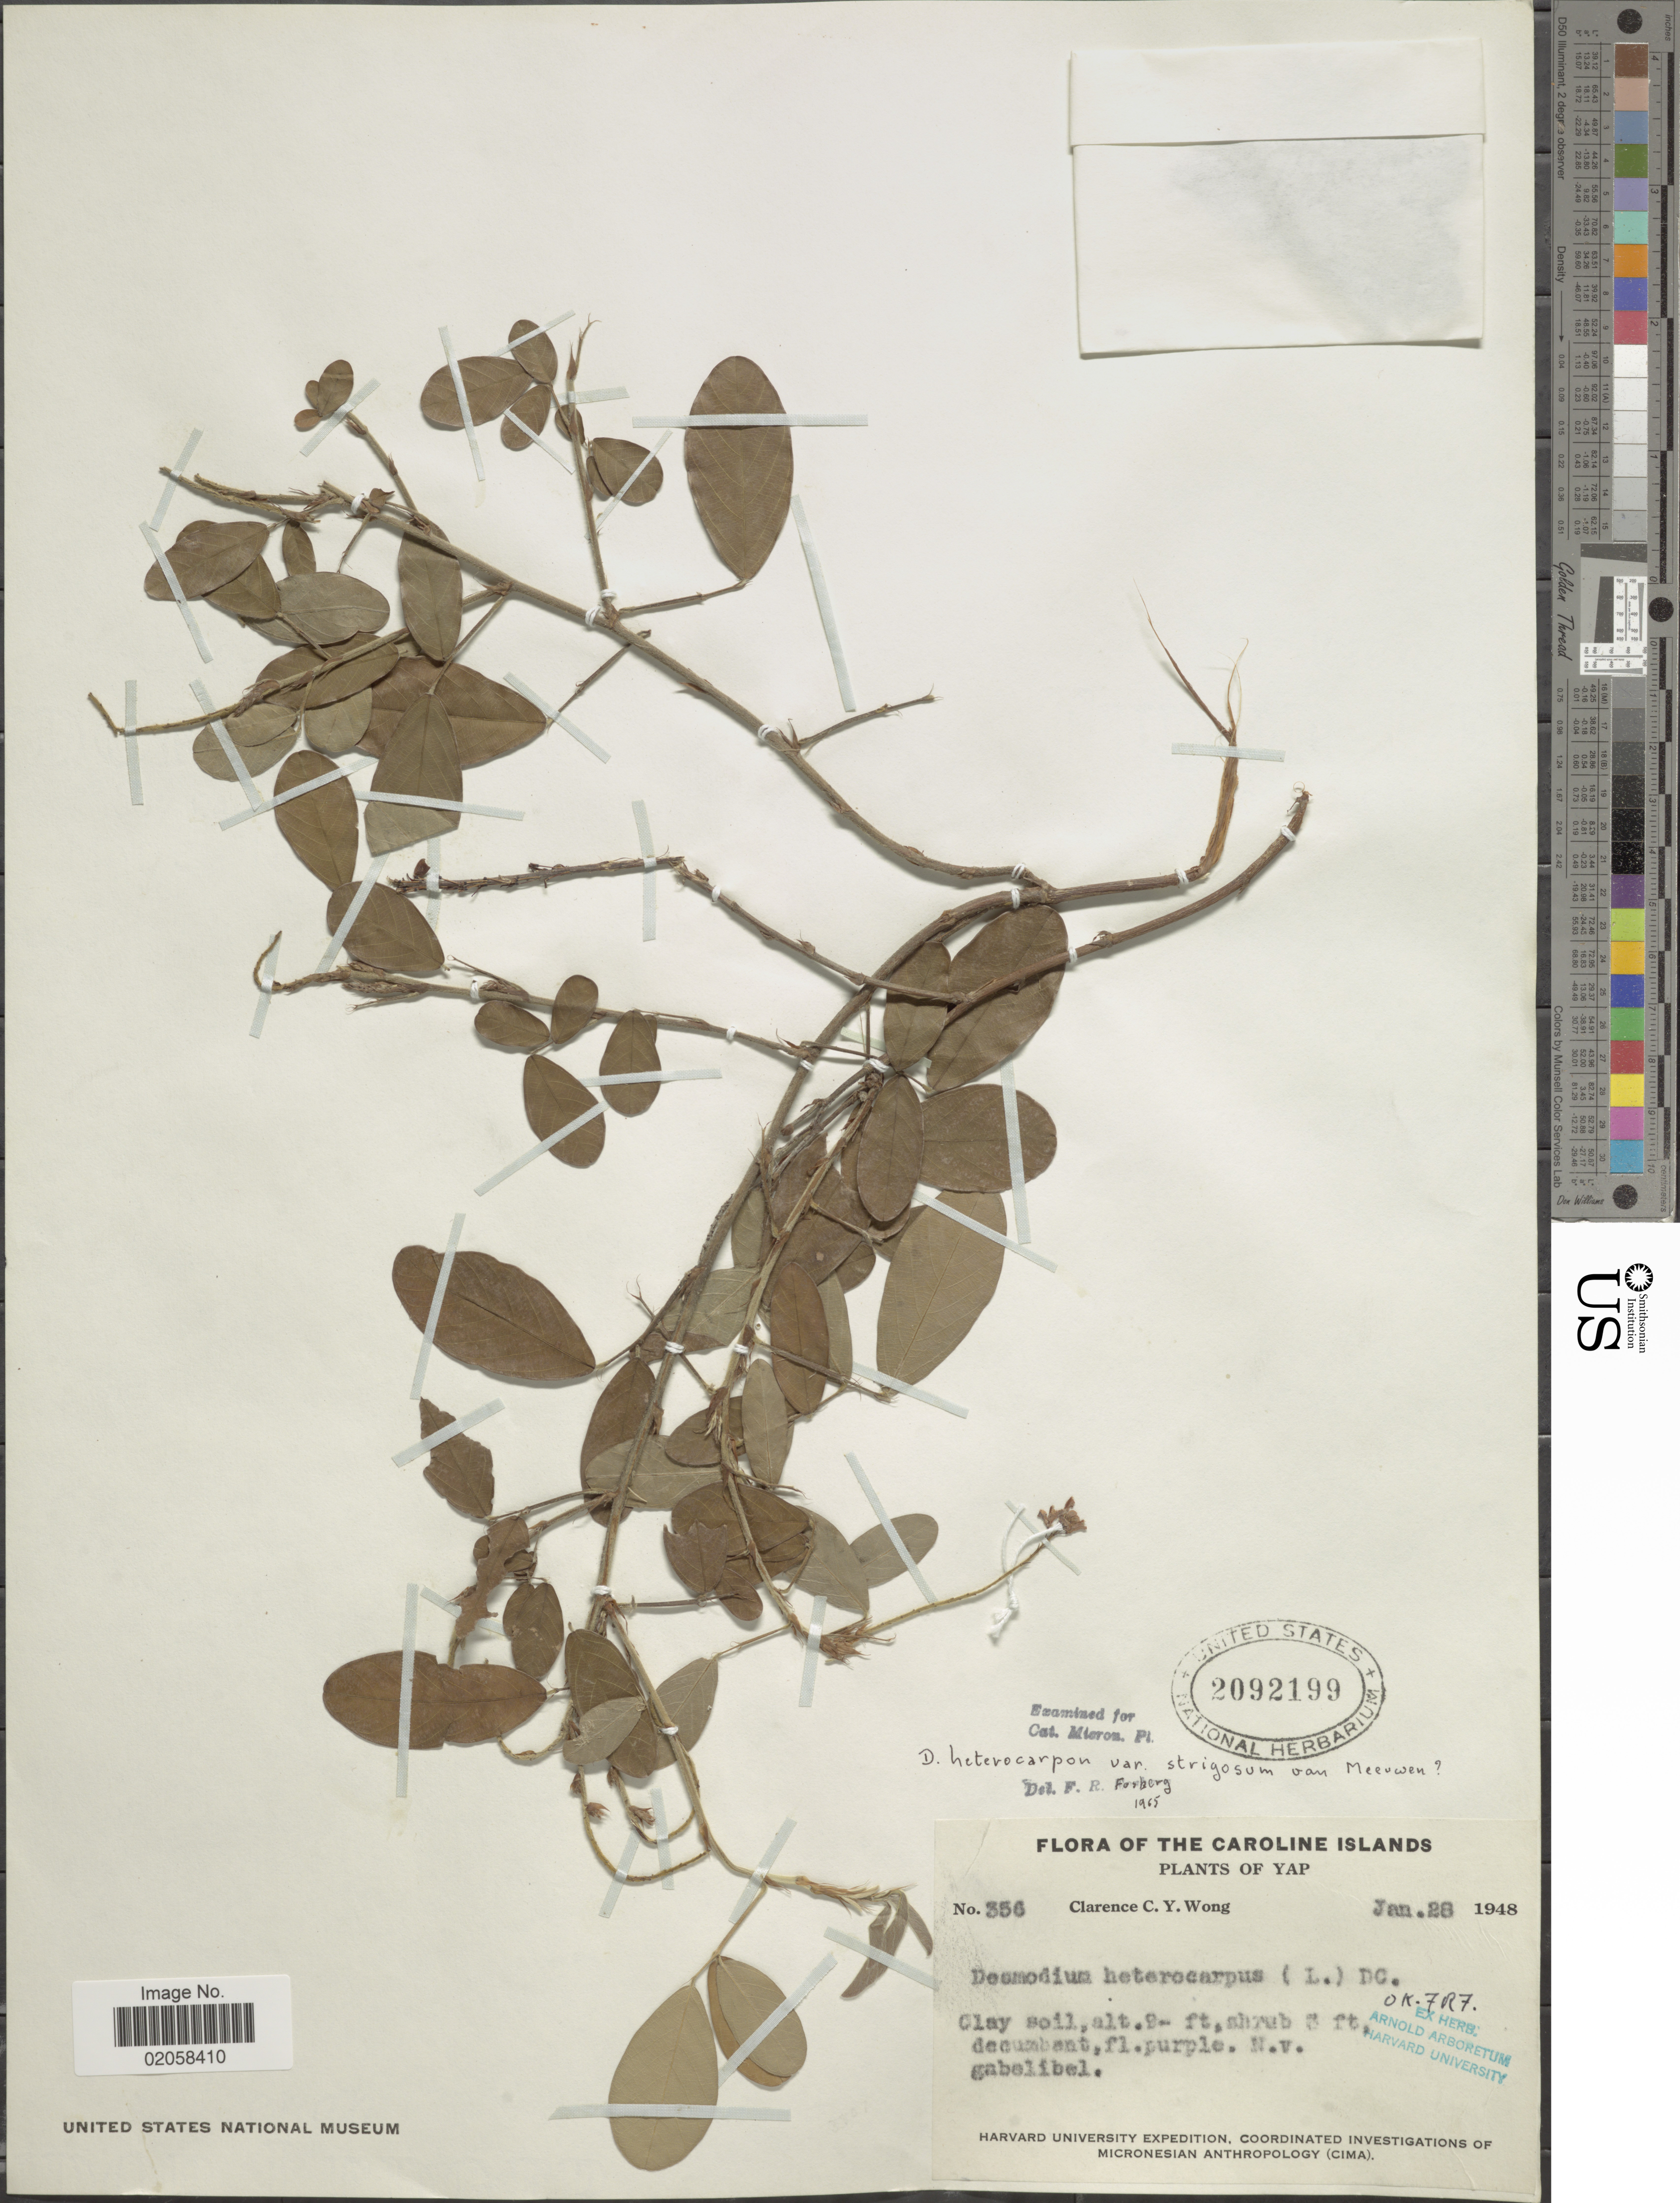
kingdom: Plantae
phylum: Tracheophyta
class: Magnoliopsida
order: Fabales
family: Fabaceae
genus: Grona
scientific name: Grona heterocarpos var. strigosa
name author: (Meeuwen) H. Ohashi & K. Ohashi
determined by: Strong, Mark T., (BOT), Smithsonian Institution - National Museum of Natural History (UNITED STATES)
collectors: C. Y. C. Wong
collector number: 356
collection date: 1948-01-28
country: Micronesia, Federated States of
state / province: Yap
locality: The Caroline Islands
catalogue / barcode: US 2092199